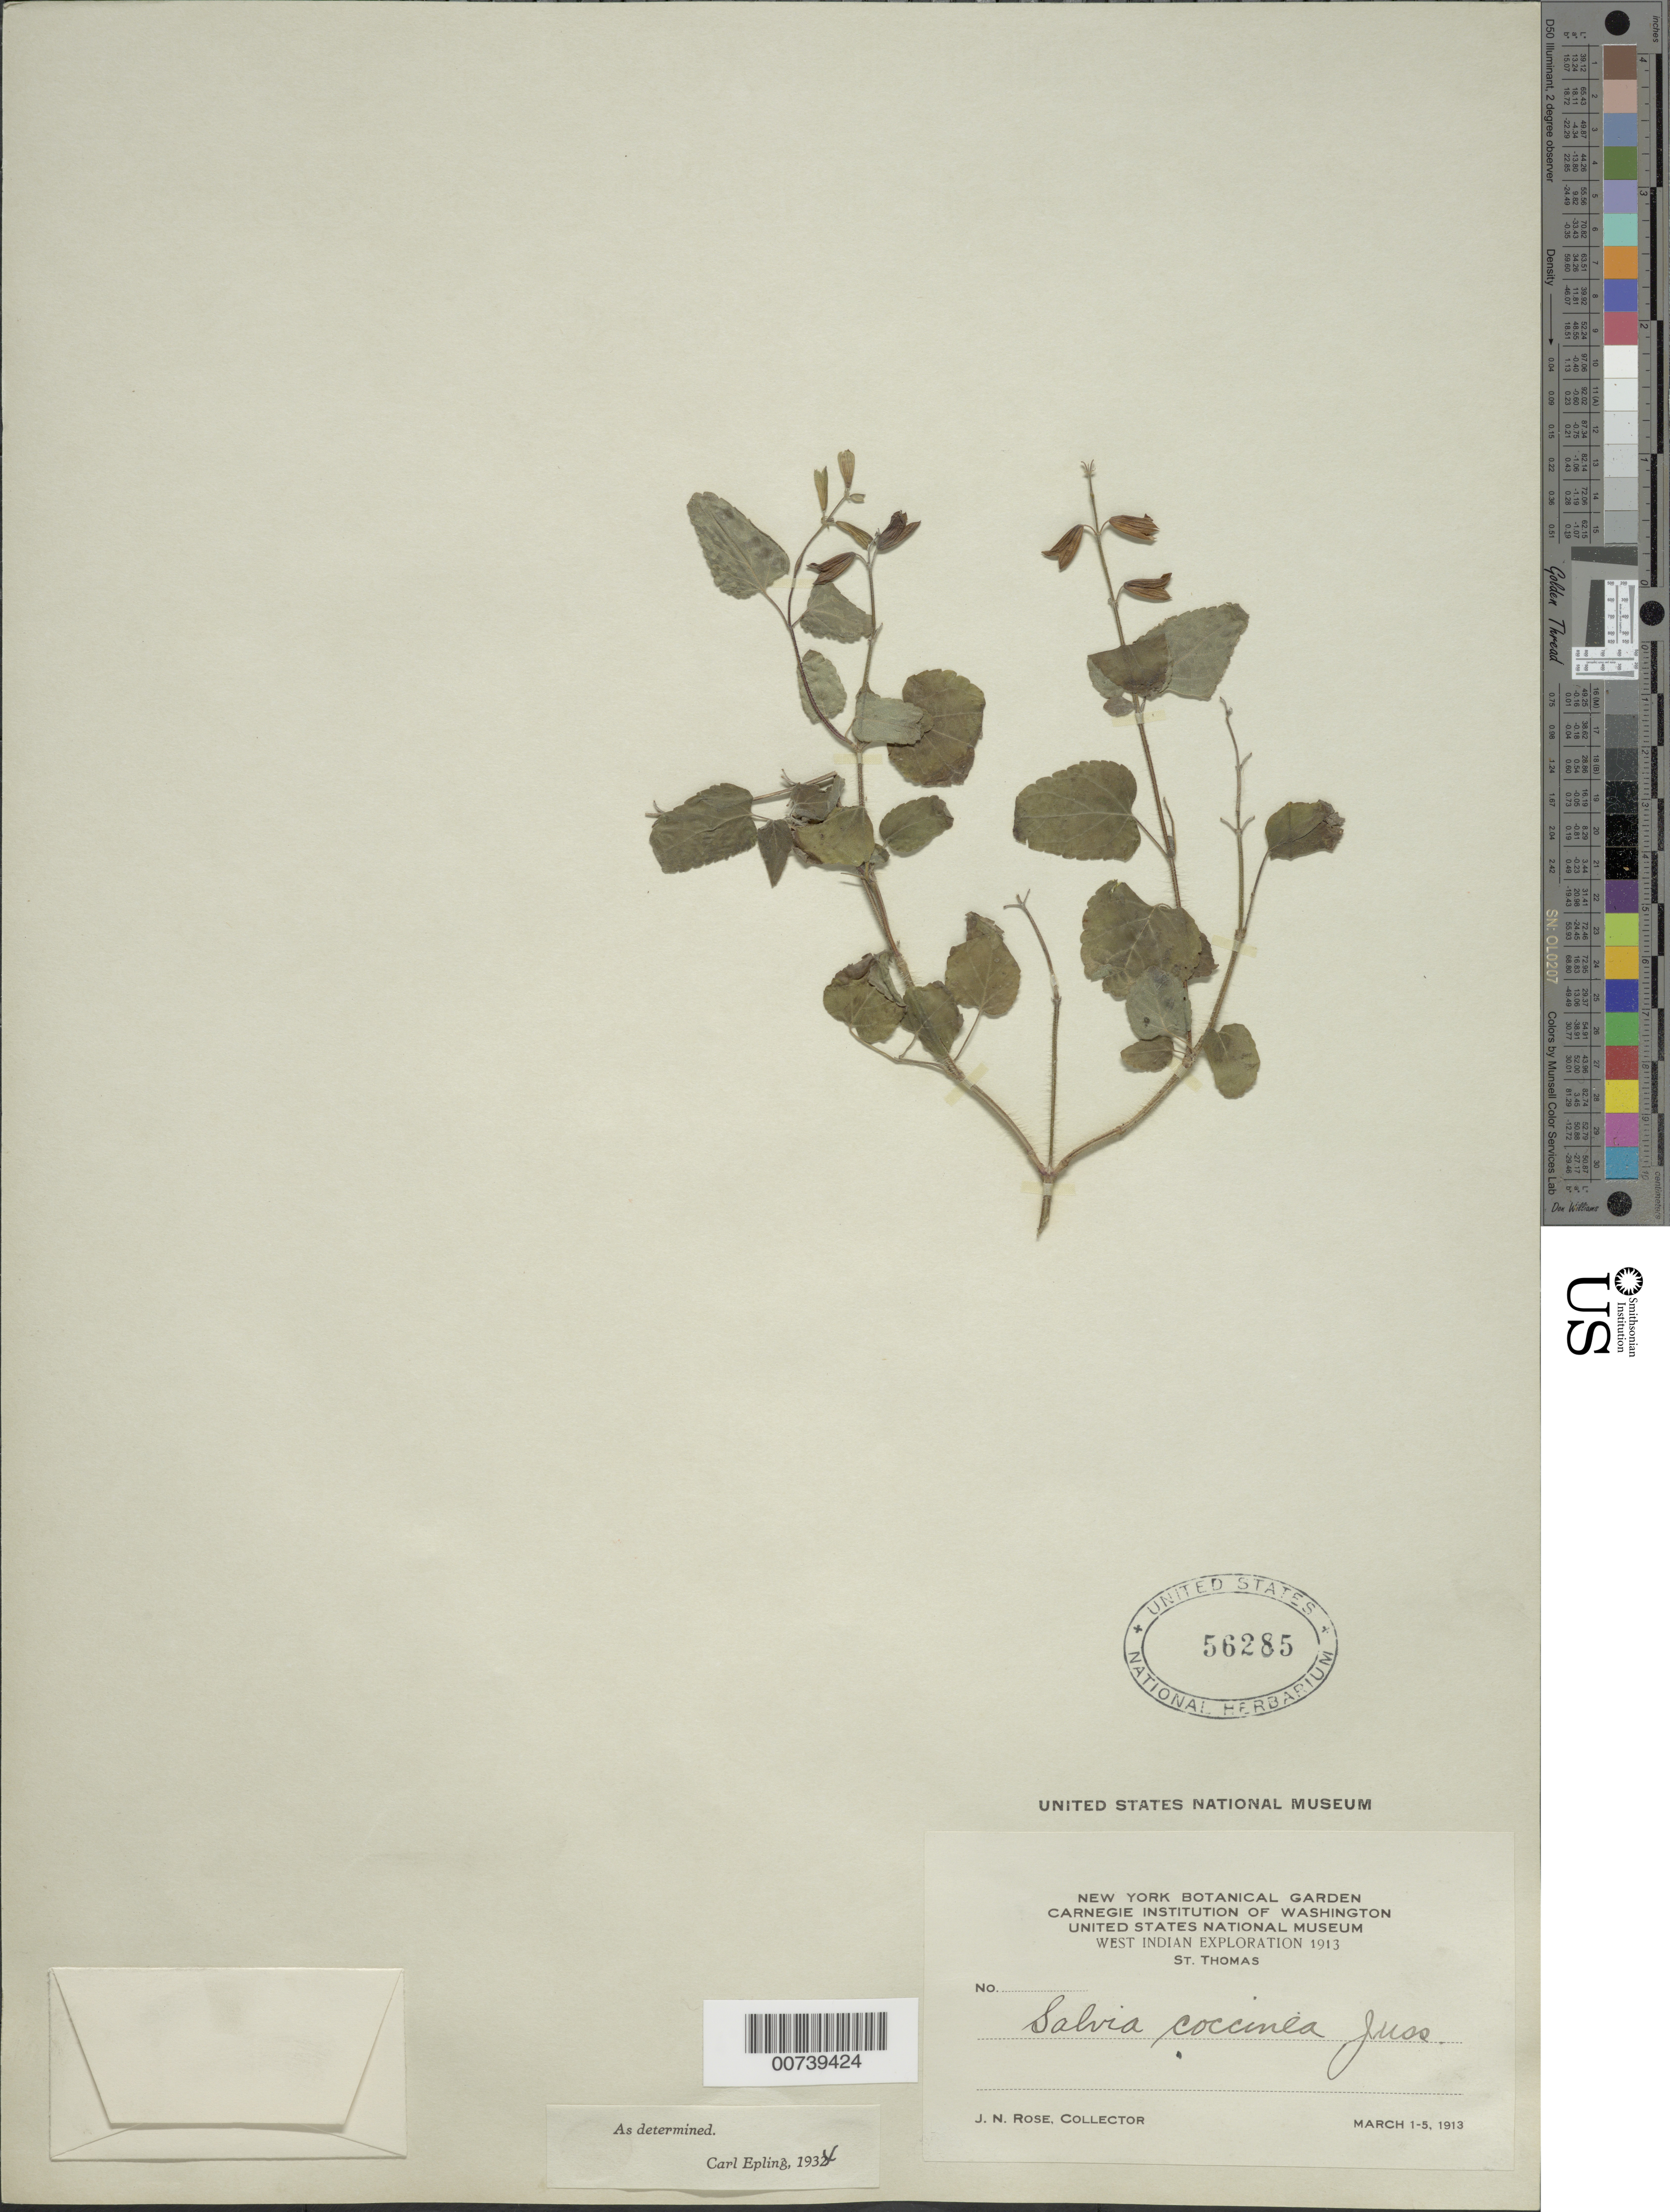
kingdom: Plantae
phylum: Tracheophyta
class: Magnoliopsida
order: Lamiales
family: Lamiaceae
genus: Salvia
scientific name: Salvia coccinea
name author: Buc'hoz ex Etl.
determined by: Epling, C. C.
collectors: J. N. Rose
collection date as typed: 01 Mar 1913 to 05 Mar 1913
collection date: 1913-03-01/1913-03-05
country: U.S. Virgin Islands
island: St. Thomas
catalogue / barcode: US 56285